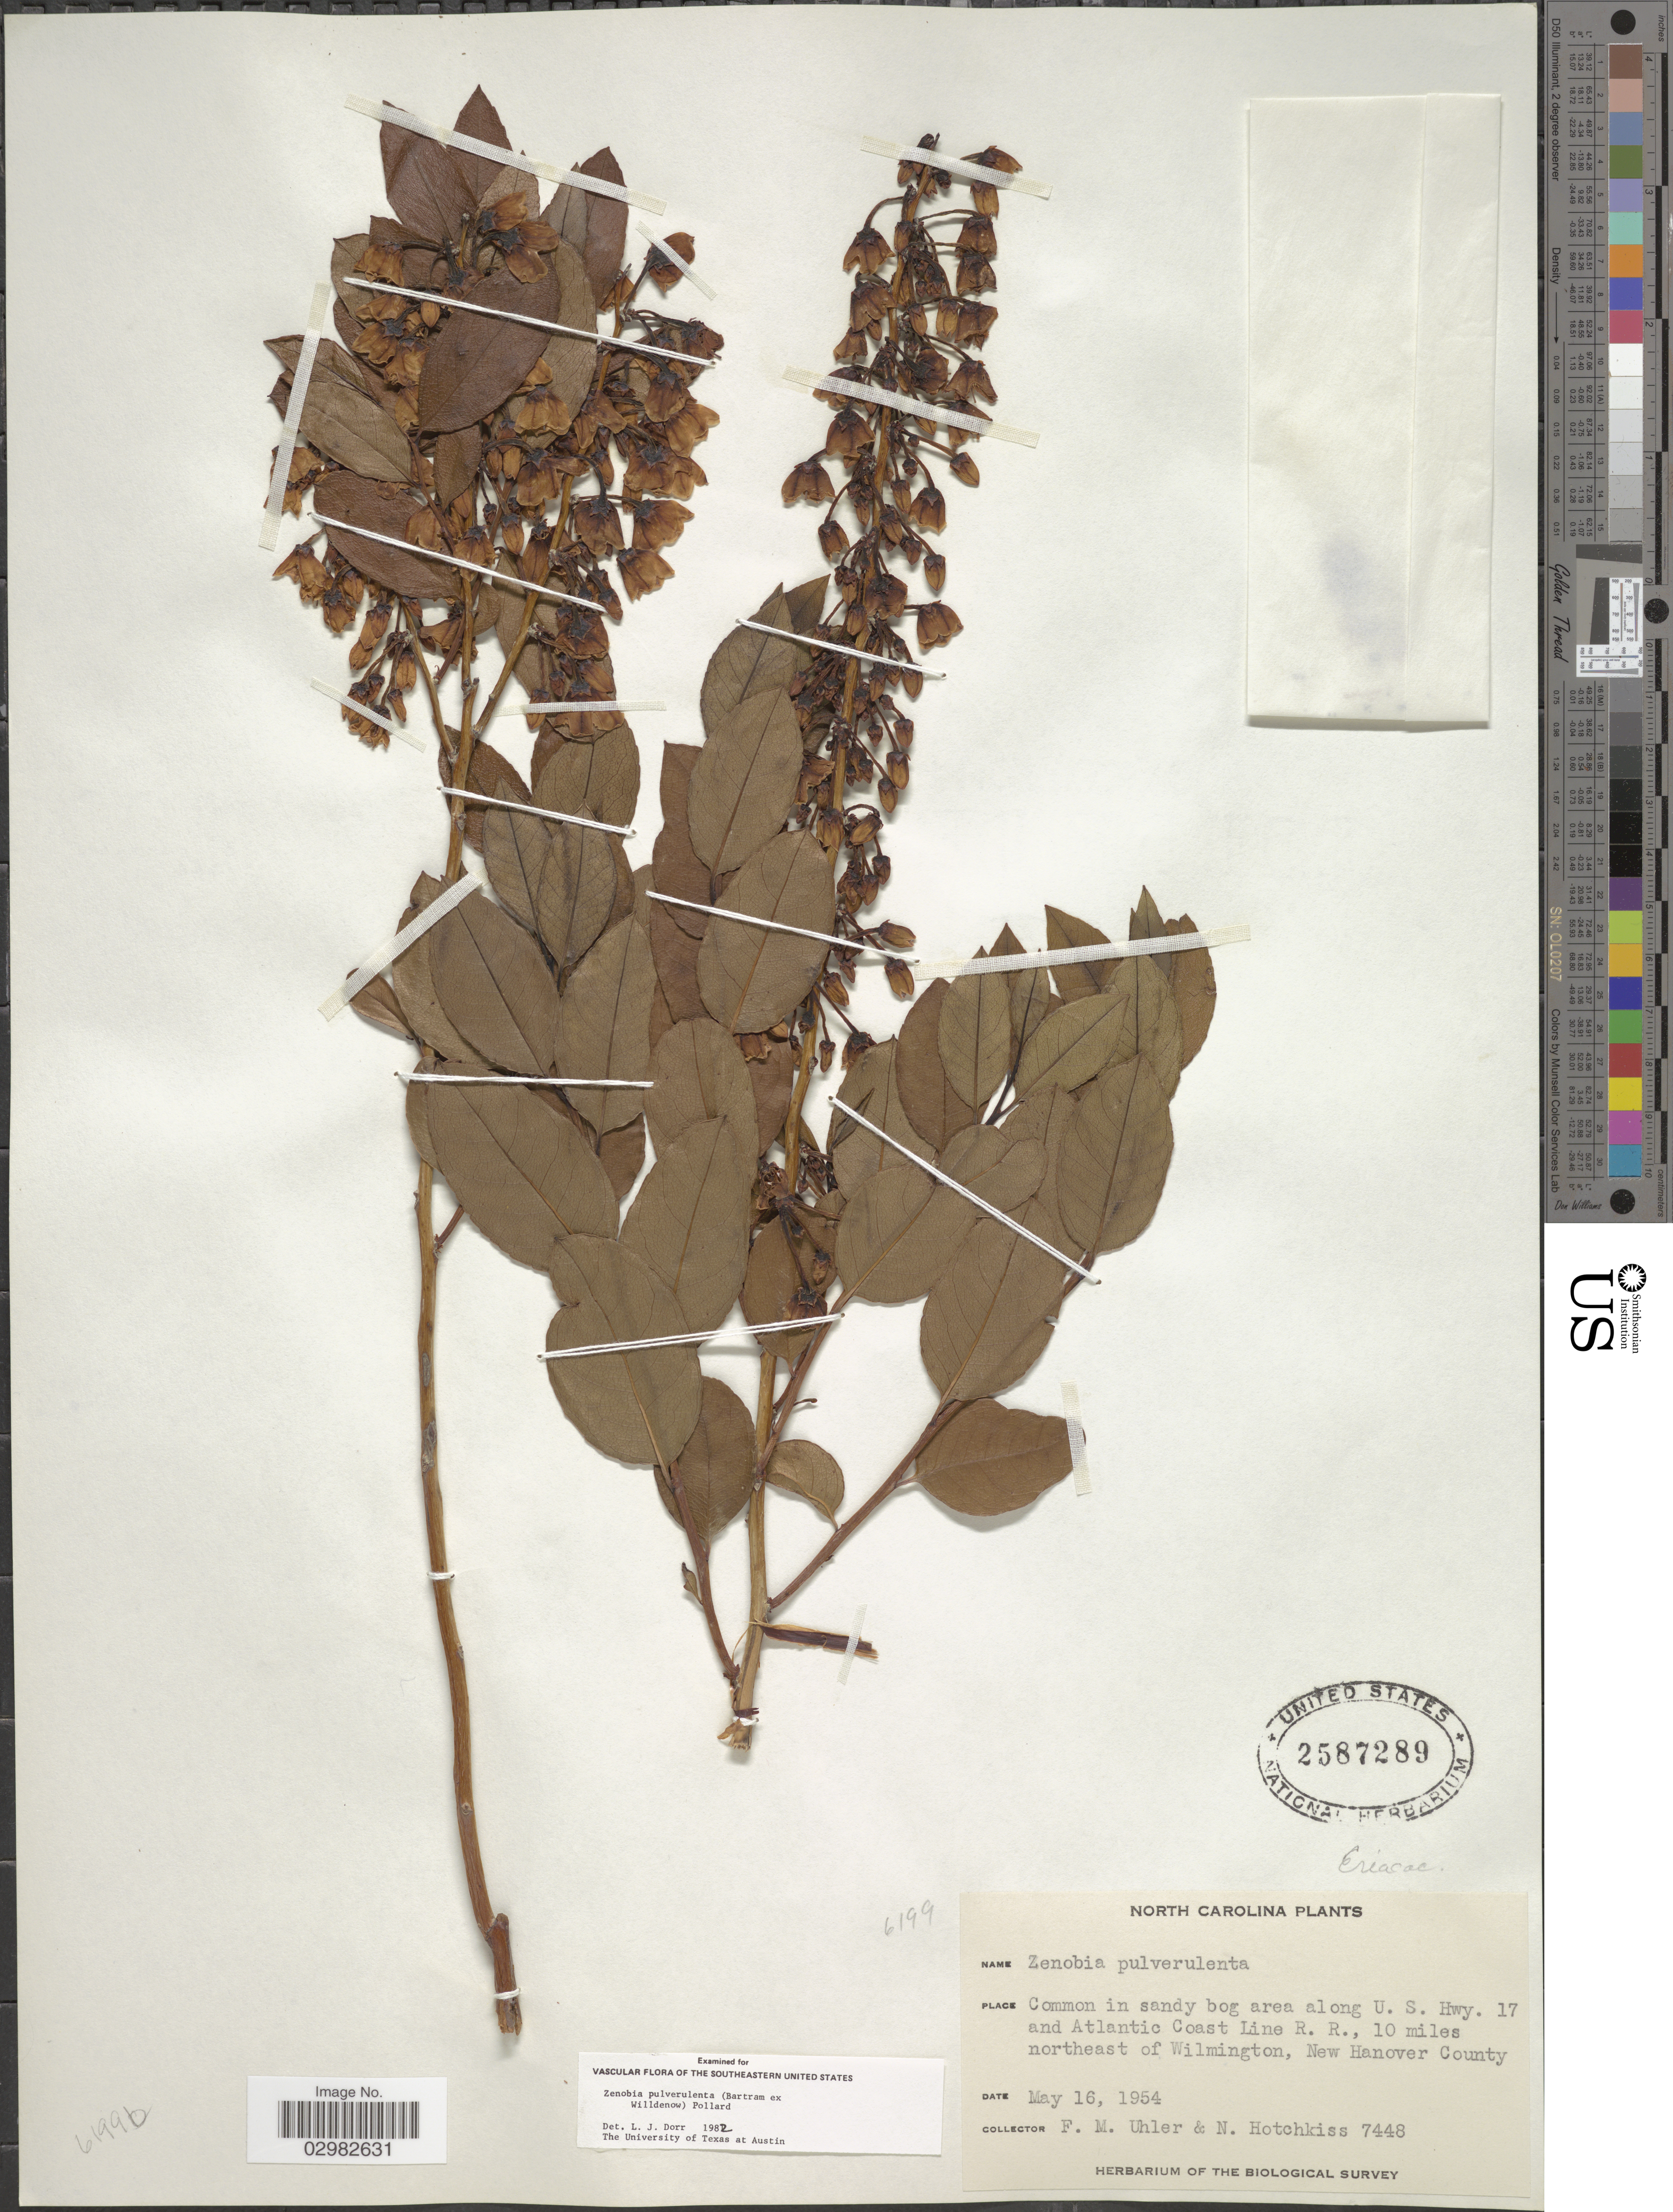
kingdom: Plantae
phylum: Tracheophyta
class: Magnoliopsida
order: Ericales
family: Ericaceae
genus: Zenobia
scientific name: Zenobia pulverulenta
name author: (W. Bartram ex Willd.) Pollard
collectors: F. M. Uhler & N. Hotchkiss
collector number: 7448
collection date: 1954-05-16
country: United States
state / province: North Carolina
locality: Common in sandy bog area along U.S. Hwy. 17 and Atlantic Coast Line R.R., 10 miles northeast of Wilmington, New Hanover City.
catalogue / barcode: US 2587289